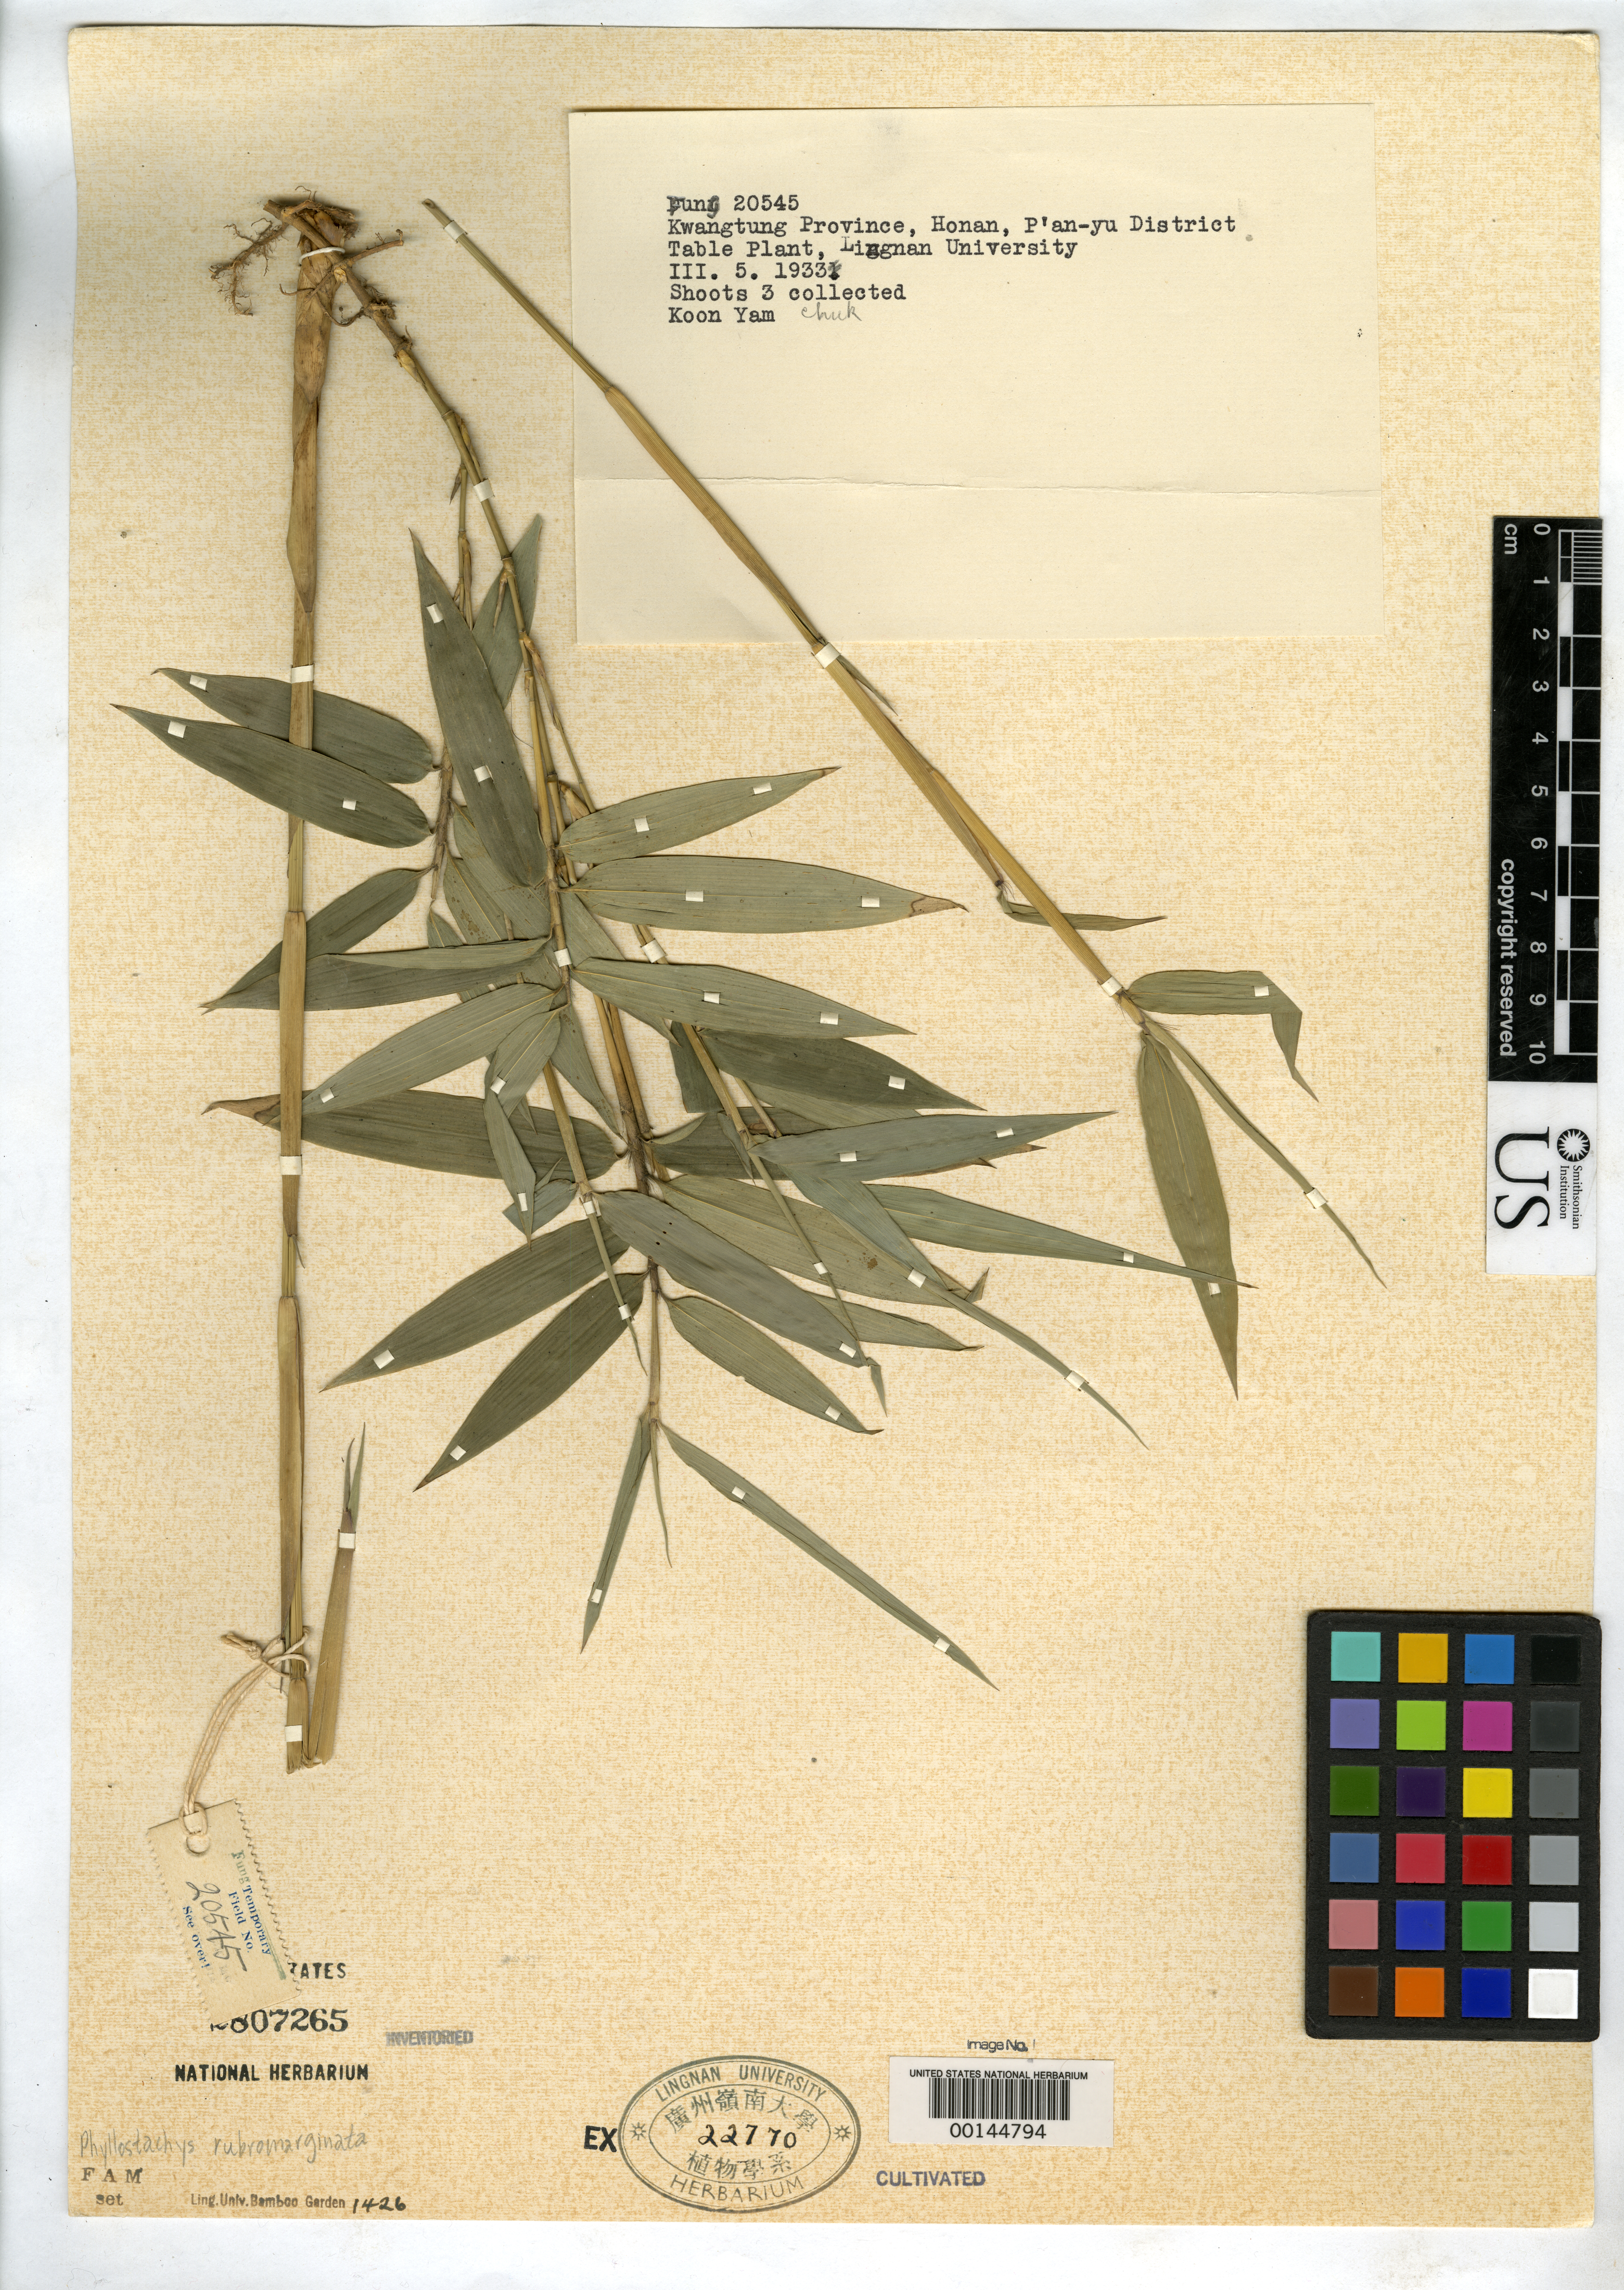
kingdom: Plantae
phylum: Tracheophyta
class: Liliopsida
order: Poales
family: Poaceae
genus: Phyllostachys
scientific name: Phyllostachys rubromarginata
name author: McClure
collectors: H. L. Fung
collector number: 20545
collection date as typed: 05 Mar 1933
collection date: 1933-03-05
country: China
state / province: Guangdong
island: Honam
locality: Honan, poon yu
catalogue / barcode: US 2807265